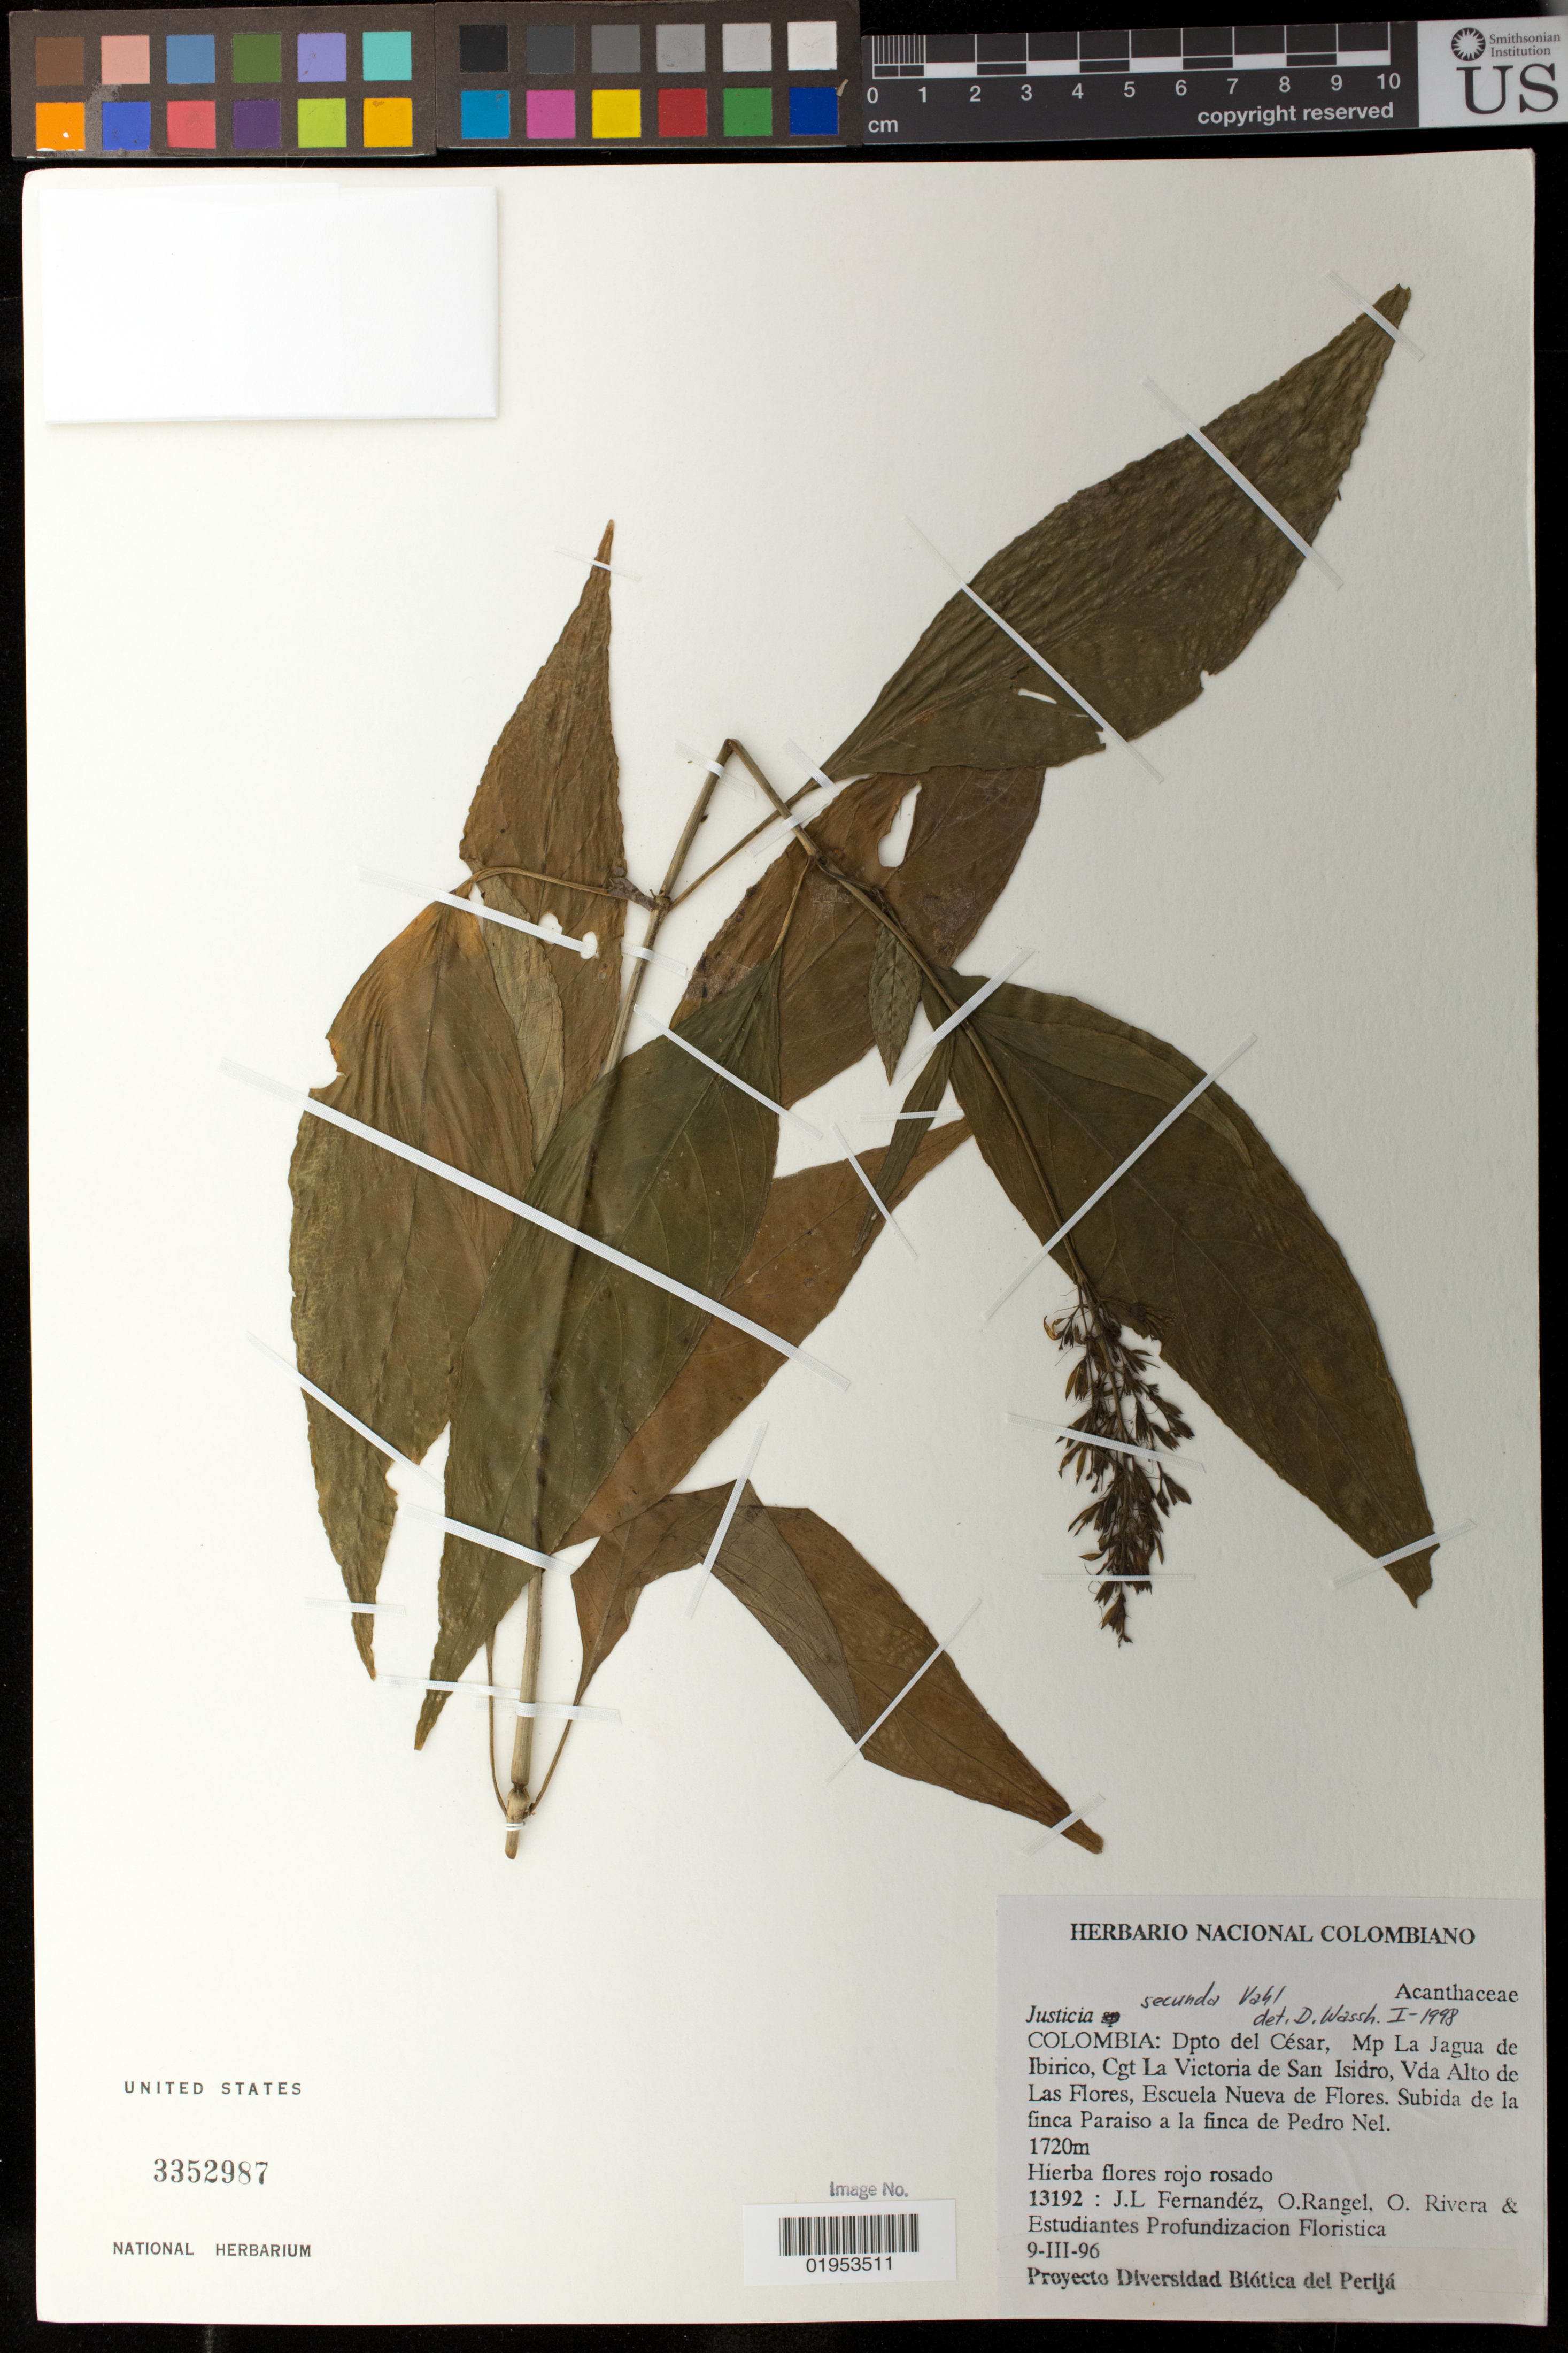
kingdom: Plantae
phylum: Tracheophyta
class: Magnoliopsida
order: Lamiales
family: Acanthaceae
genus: Justicia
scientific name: Justicia secunda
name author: Vahl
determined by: Wasshausen, Dieter C., (BOT), Smithsonian Institution - National Museum of Natural History (UNITED STATES)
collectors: J. Fernandez et al.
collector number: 13192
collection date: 1996-03-09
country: Colombia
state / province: Cesar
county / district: La Jagua de Ibirico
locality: Cgt La Victoria de San Isidro, Vda Alto de las Flores, Escuela Nueva de Flores. Subida de la finca Paraiso a la finca de Pedro Nel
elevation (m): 1720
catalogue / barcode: US 3352987